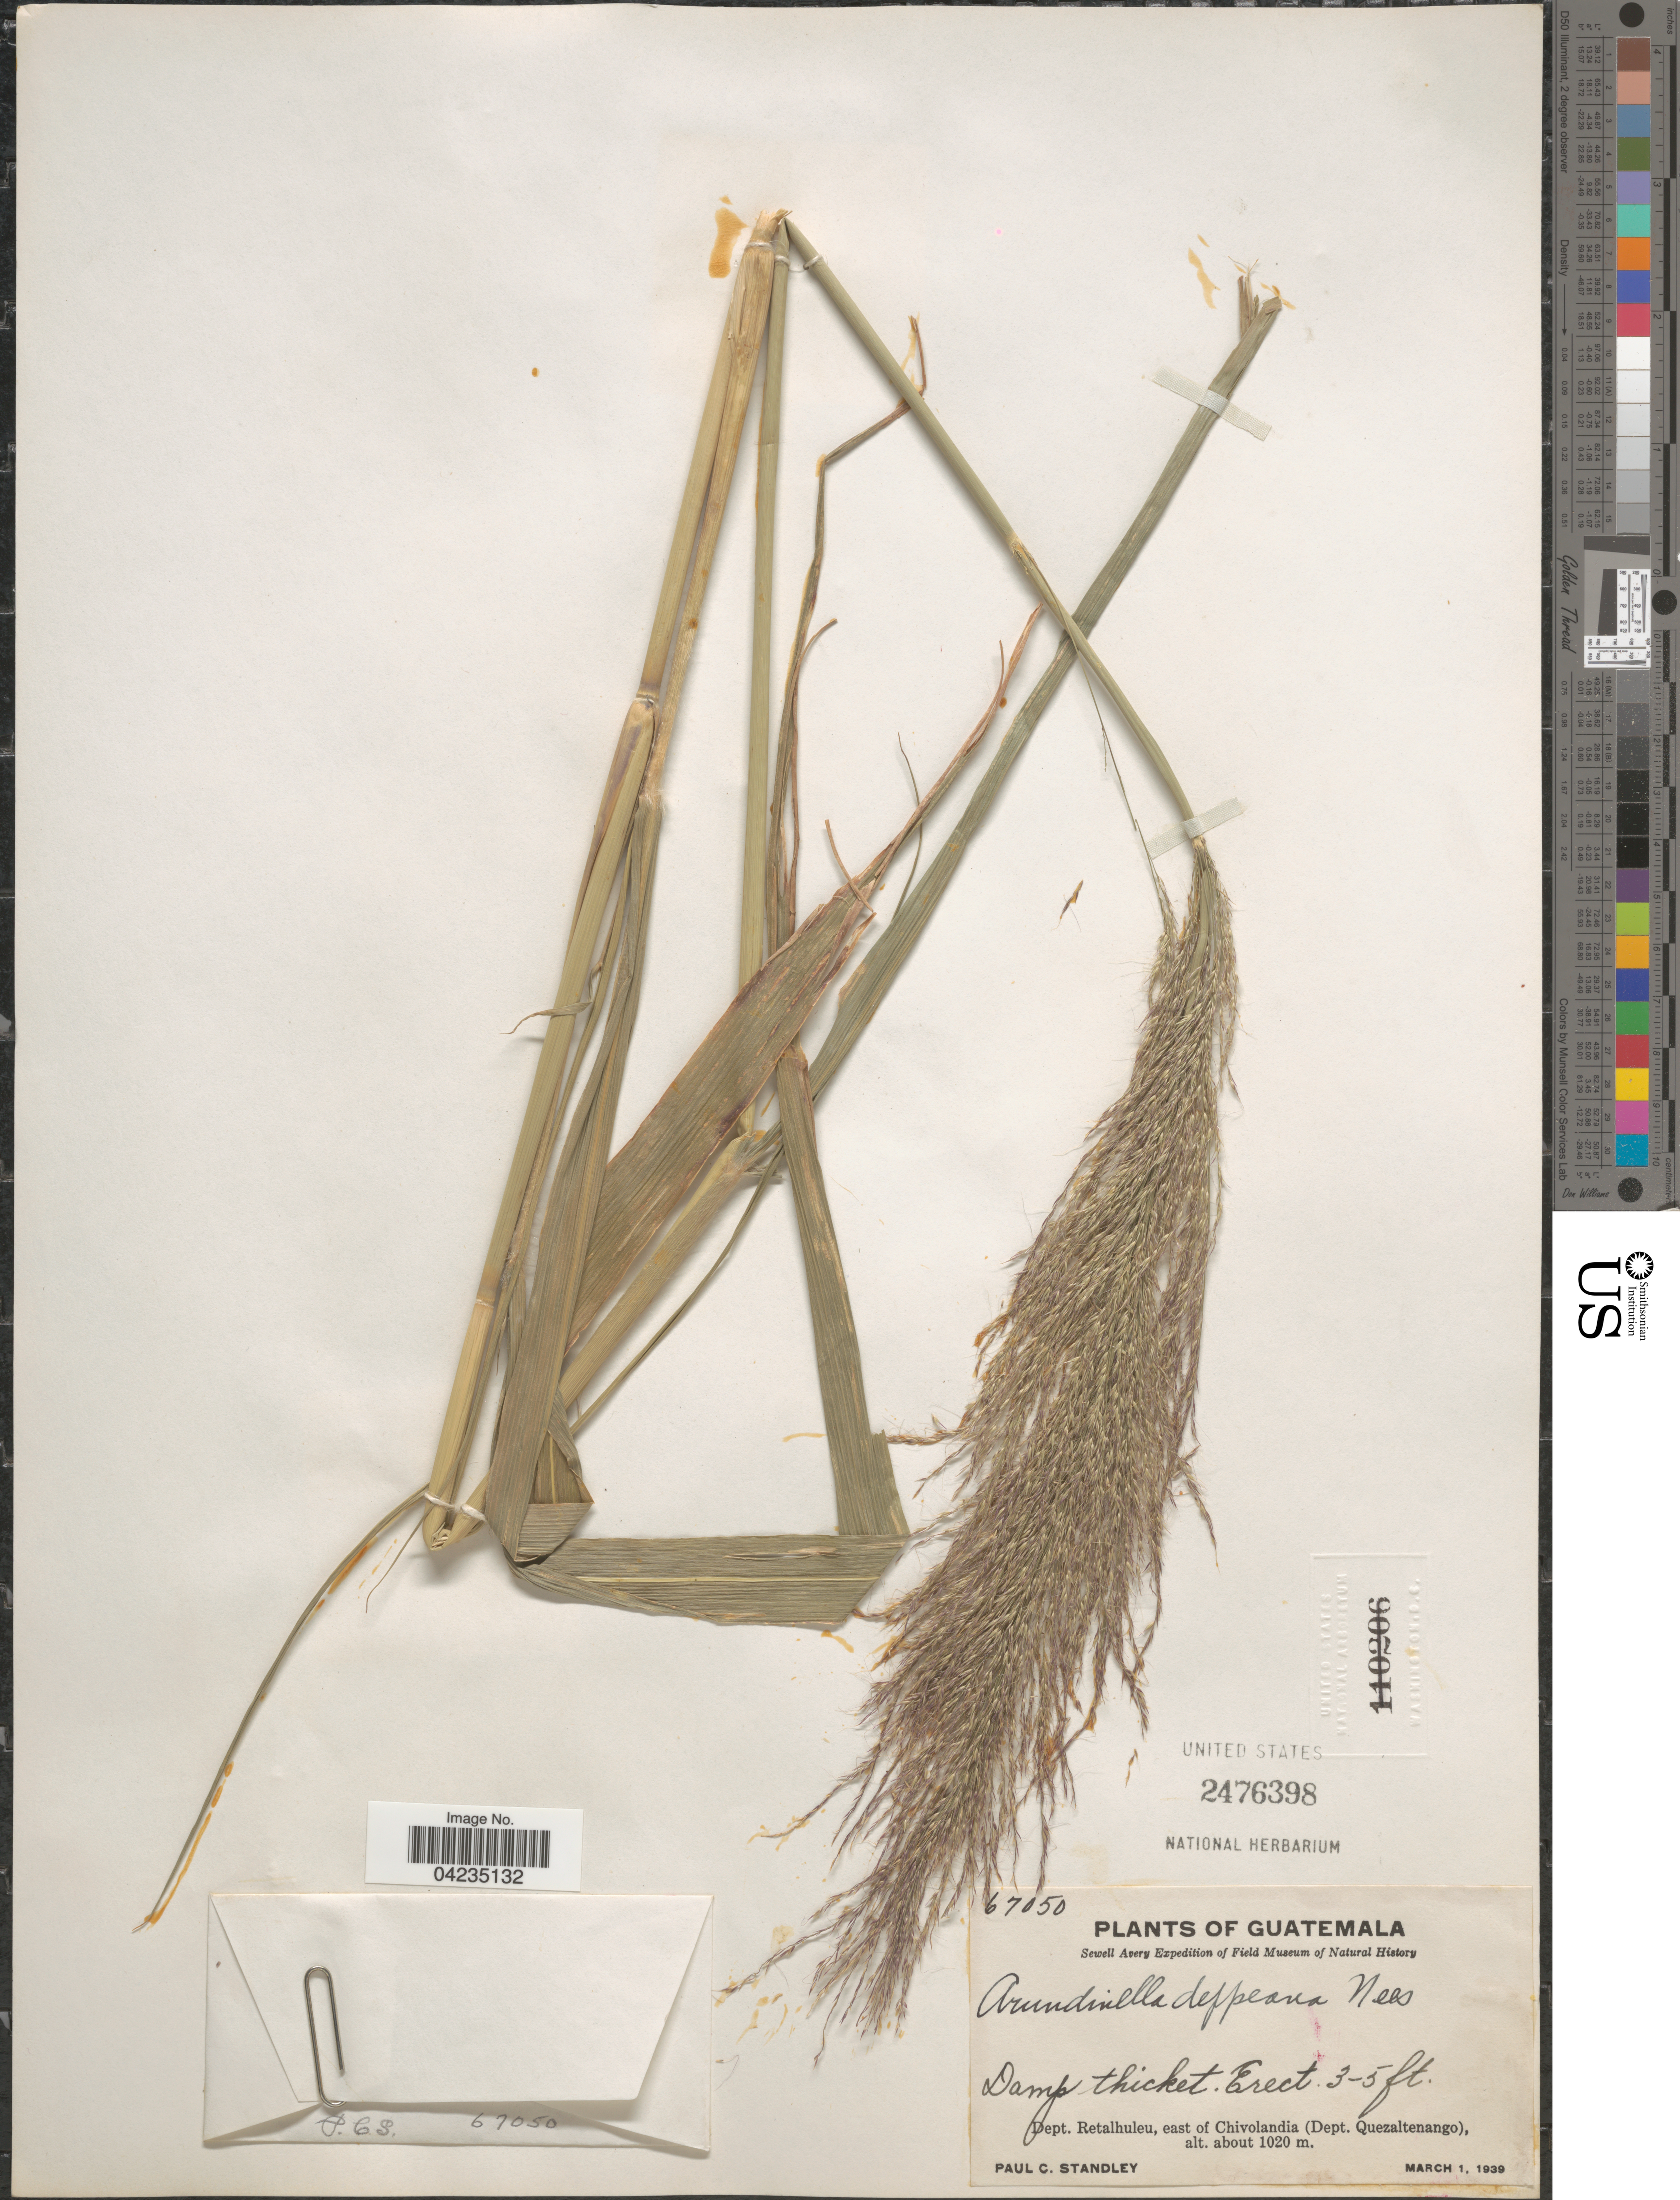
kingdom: Plantae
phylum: Tracheophyta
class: Liliopsida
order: Poales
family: Poaceae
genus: Arundinella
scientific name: Arundinella deppeana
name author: Nees ex Steud.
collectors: P. C. Standley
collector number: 67050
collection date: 1939-03-01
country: Guatemala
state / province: Retalhuleu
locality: Sewell Avery Expedition. Dept. Retalhuleu, east of Chivolandia (Dept. Quezaltenango).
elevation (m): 1020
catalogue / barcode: US 2476398